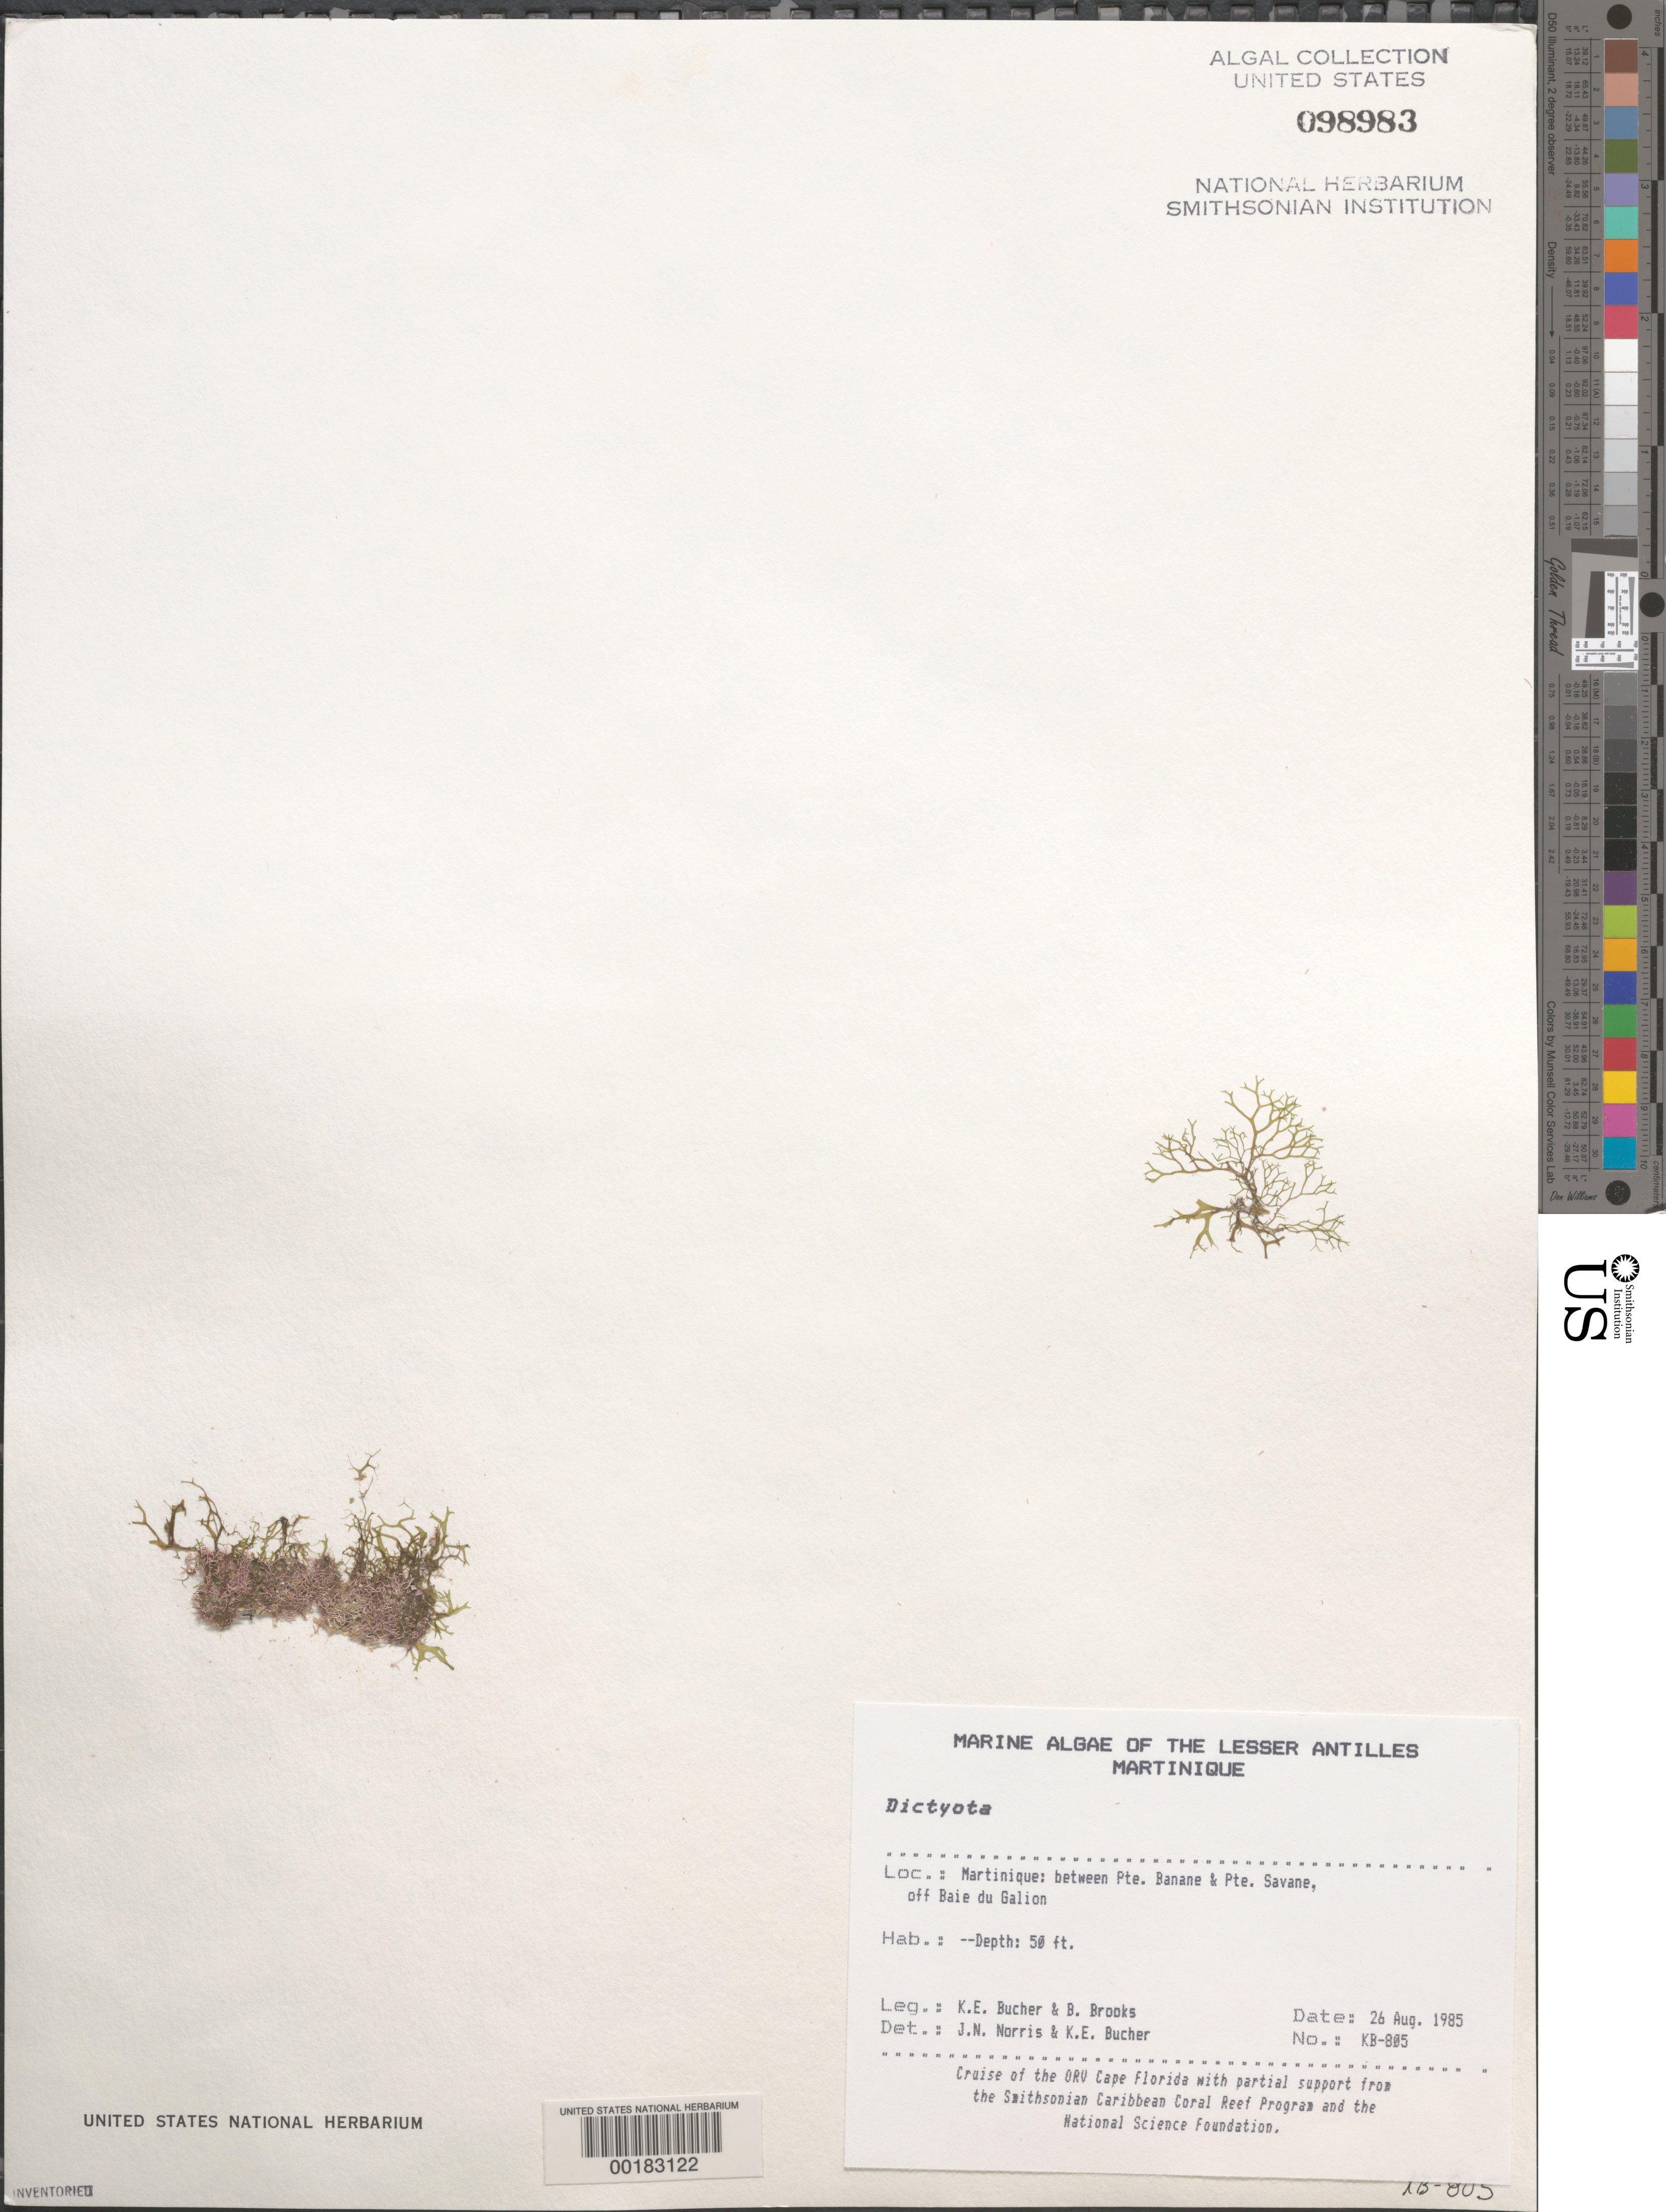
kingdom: Chromista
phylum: Ochrophyta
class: Phaeophyceae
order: Dictyotales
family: Dictyotaceae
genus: Dictyota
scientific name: Dictyota sp.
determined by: Norris, J. N.; Bucher, K. E.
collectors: K. E. Bucher & B. Brooks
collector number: Kb-805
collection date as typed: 26 Aug 1985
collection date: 1985-08-26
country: Martinique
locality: Between Pointe Banane and Pointe Savane, off Baie du Galion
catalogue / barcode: US 98983